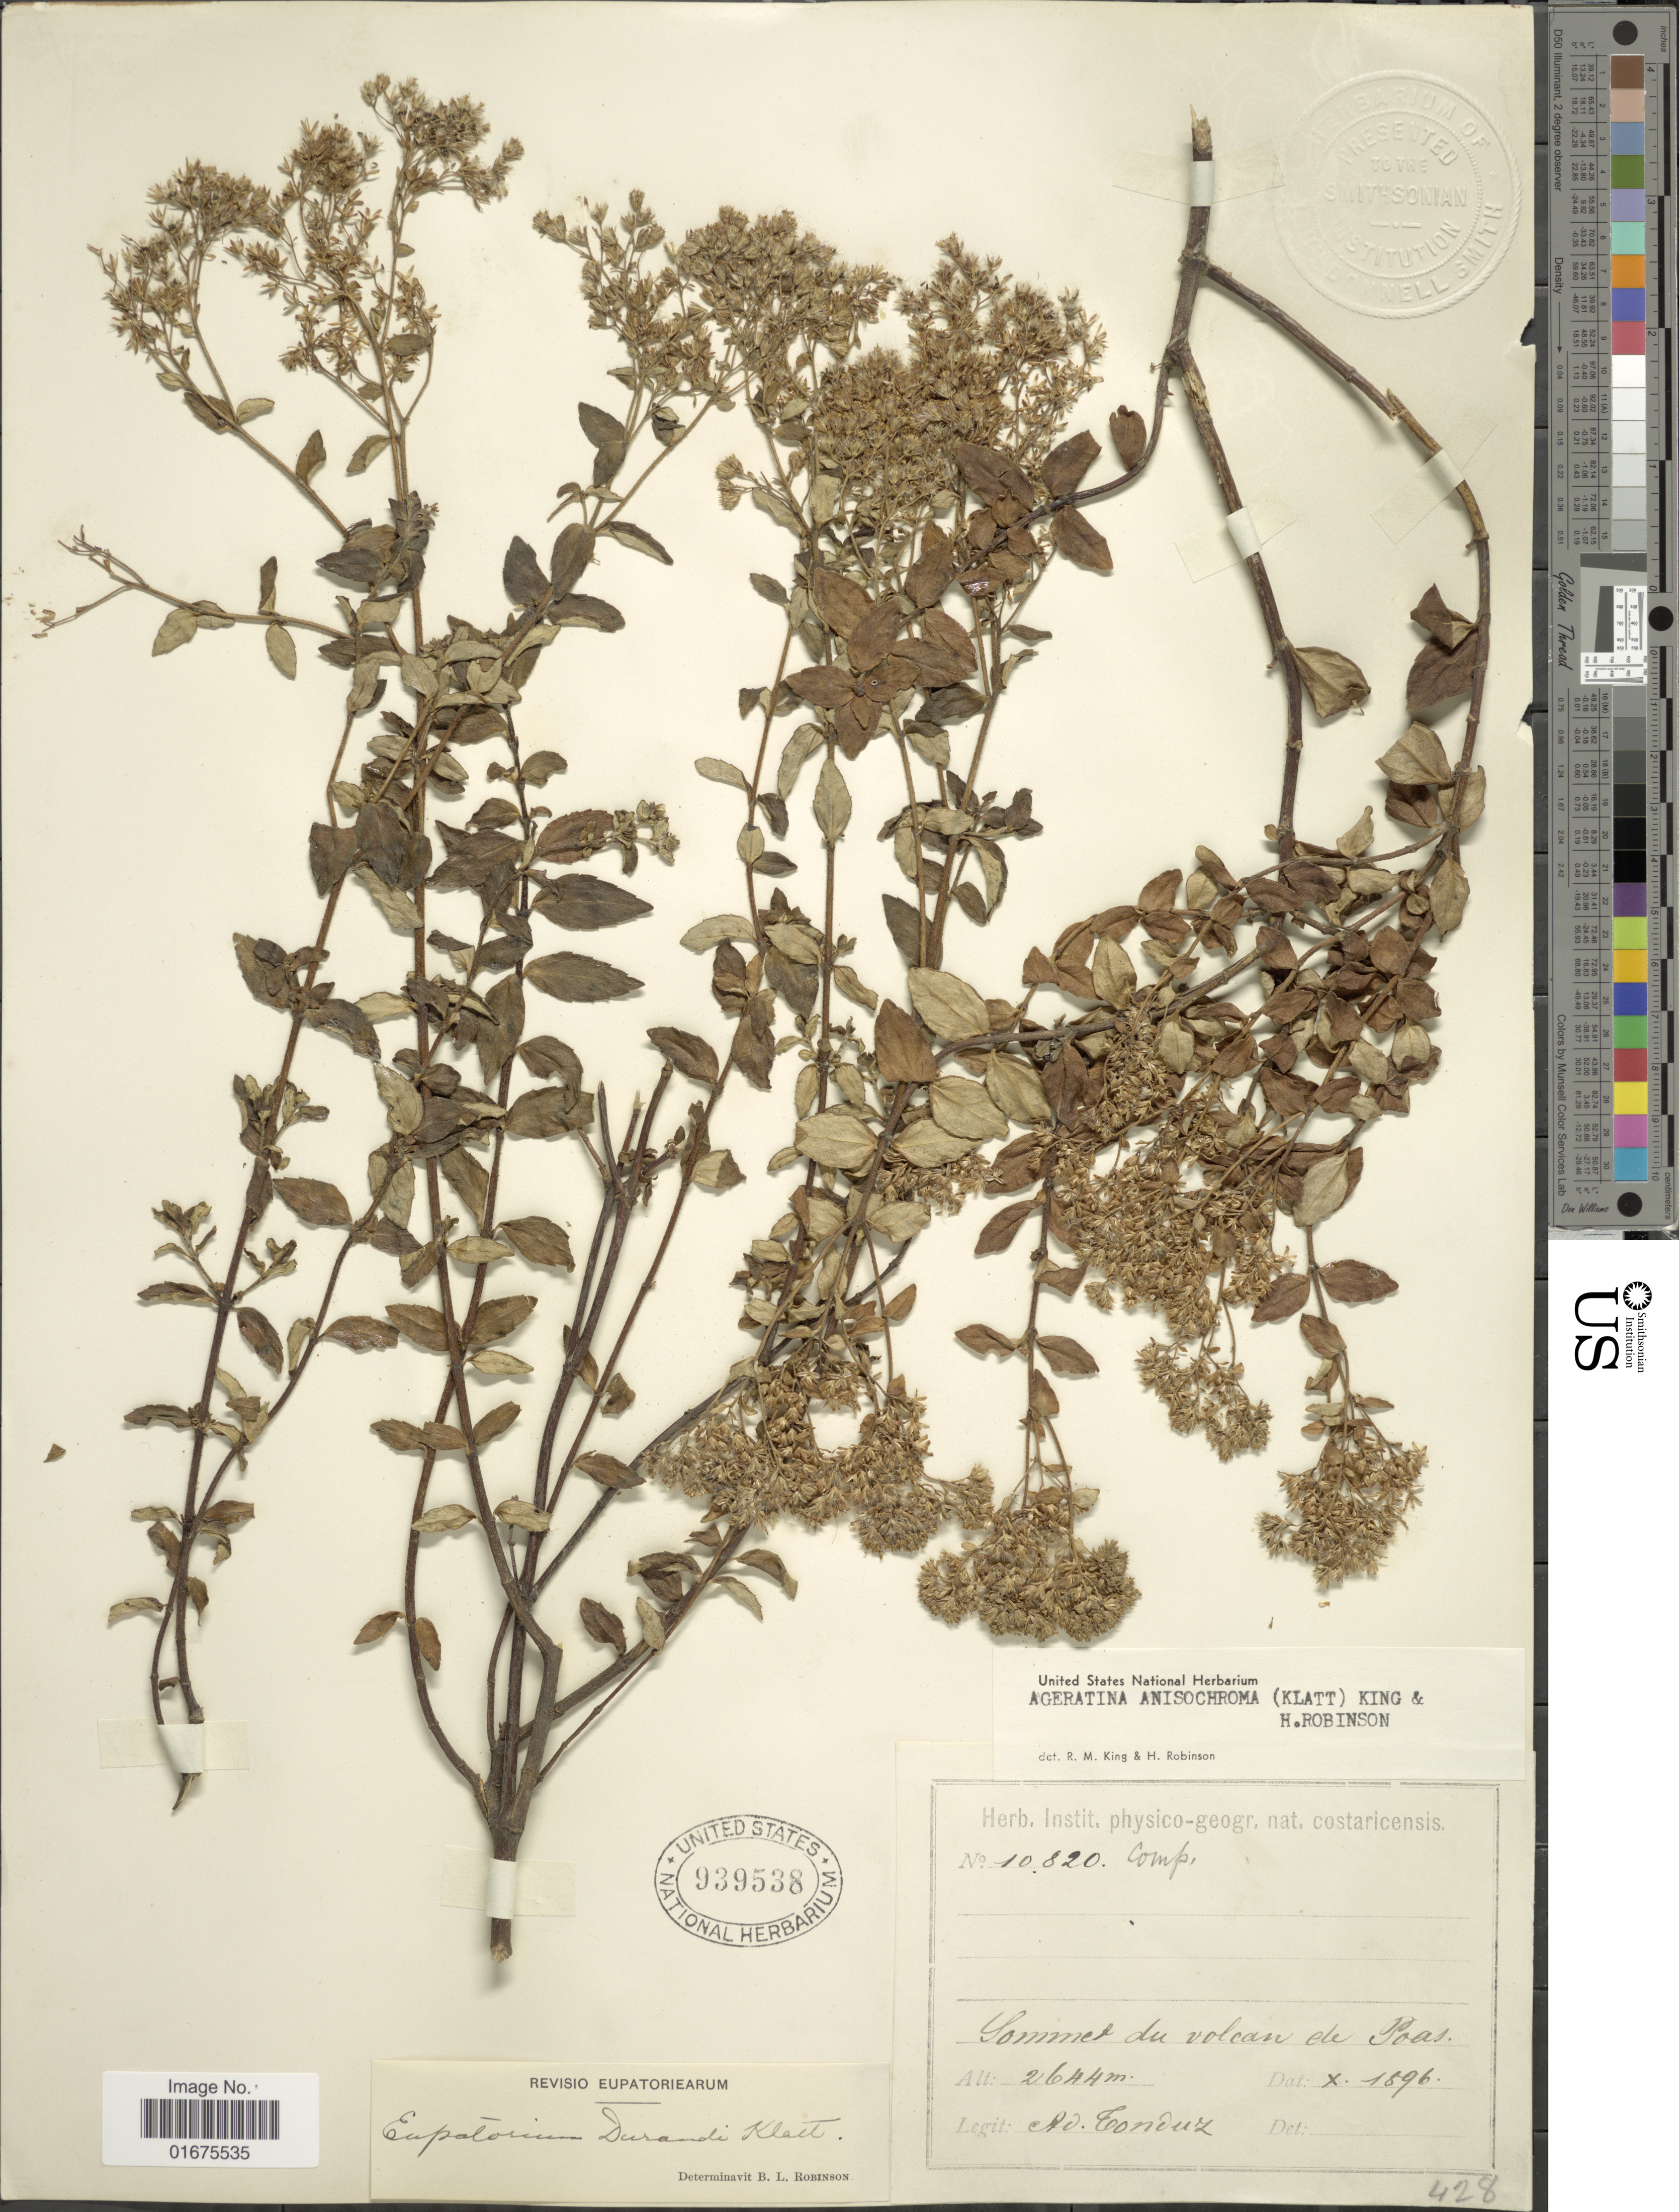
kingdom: Plantae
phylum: Tracheophyta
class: Magnoliopsida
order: Asterales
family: Asteraceae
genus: Ageratina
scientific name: Ageratina anisochroma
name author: (Klatt) R.M. King & H. Rob.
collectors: A. Tonduz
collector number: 10820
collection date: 1896-10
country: Costa Rica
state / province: Alajuela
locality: Sommet du volcan de Poas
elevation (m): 2644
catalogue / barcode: US 939538